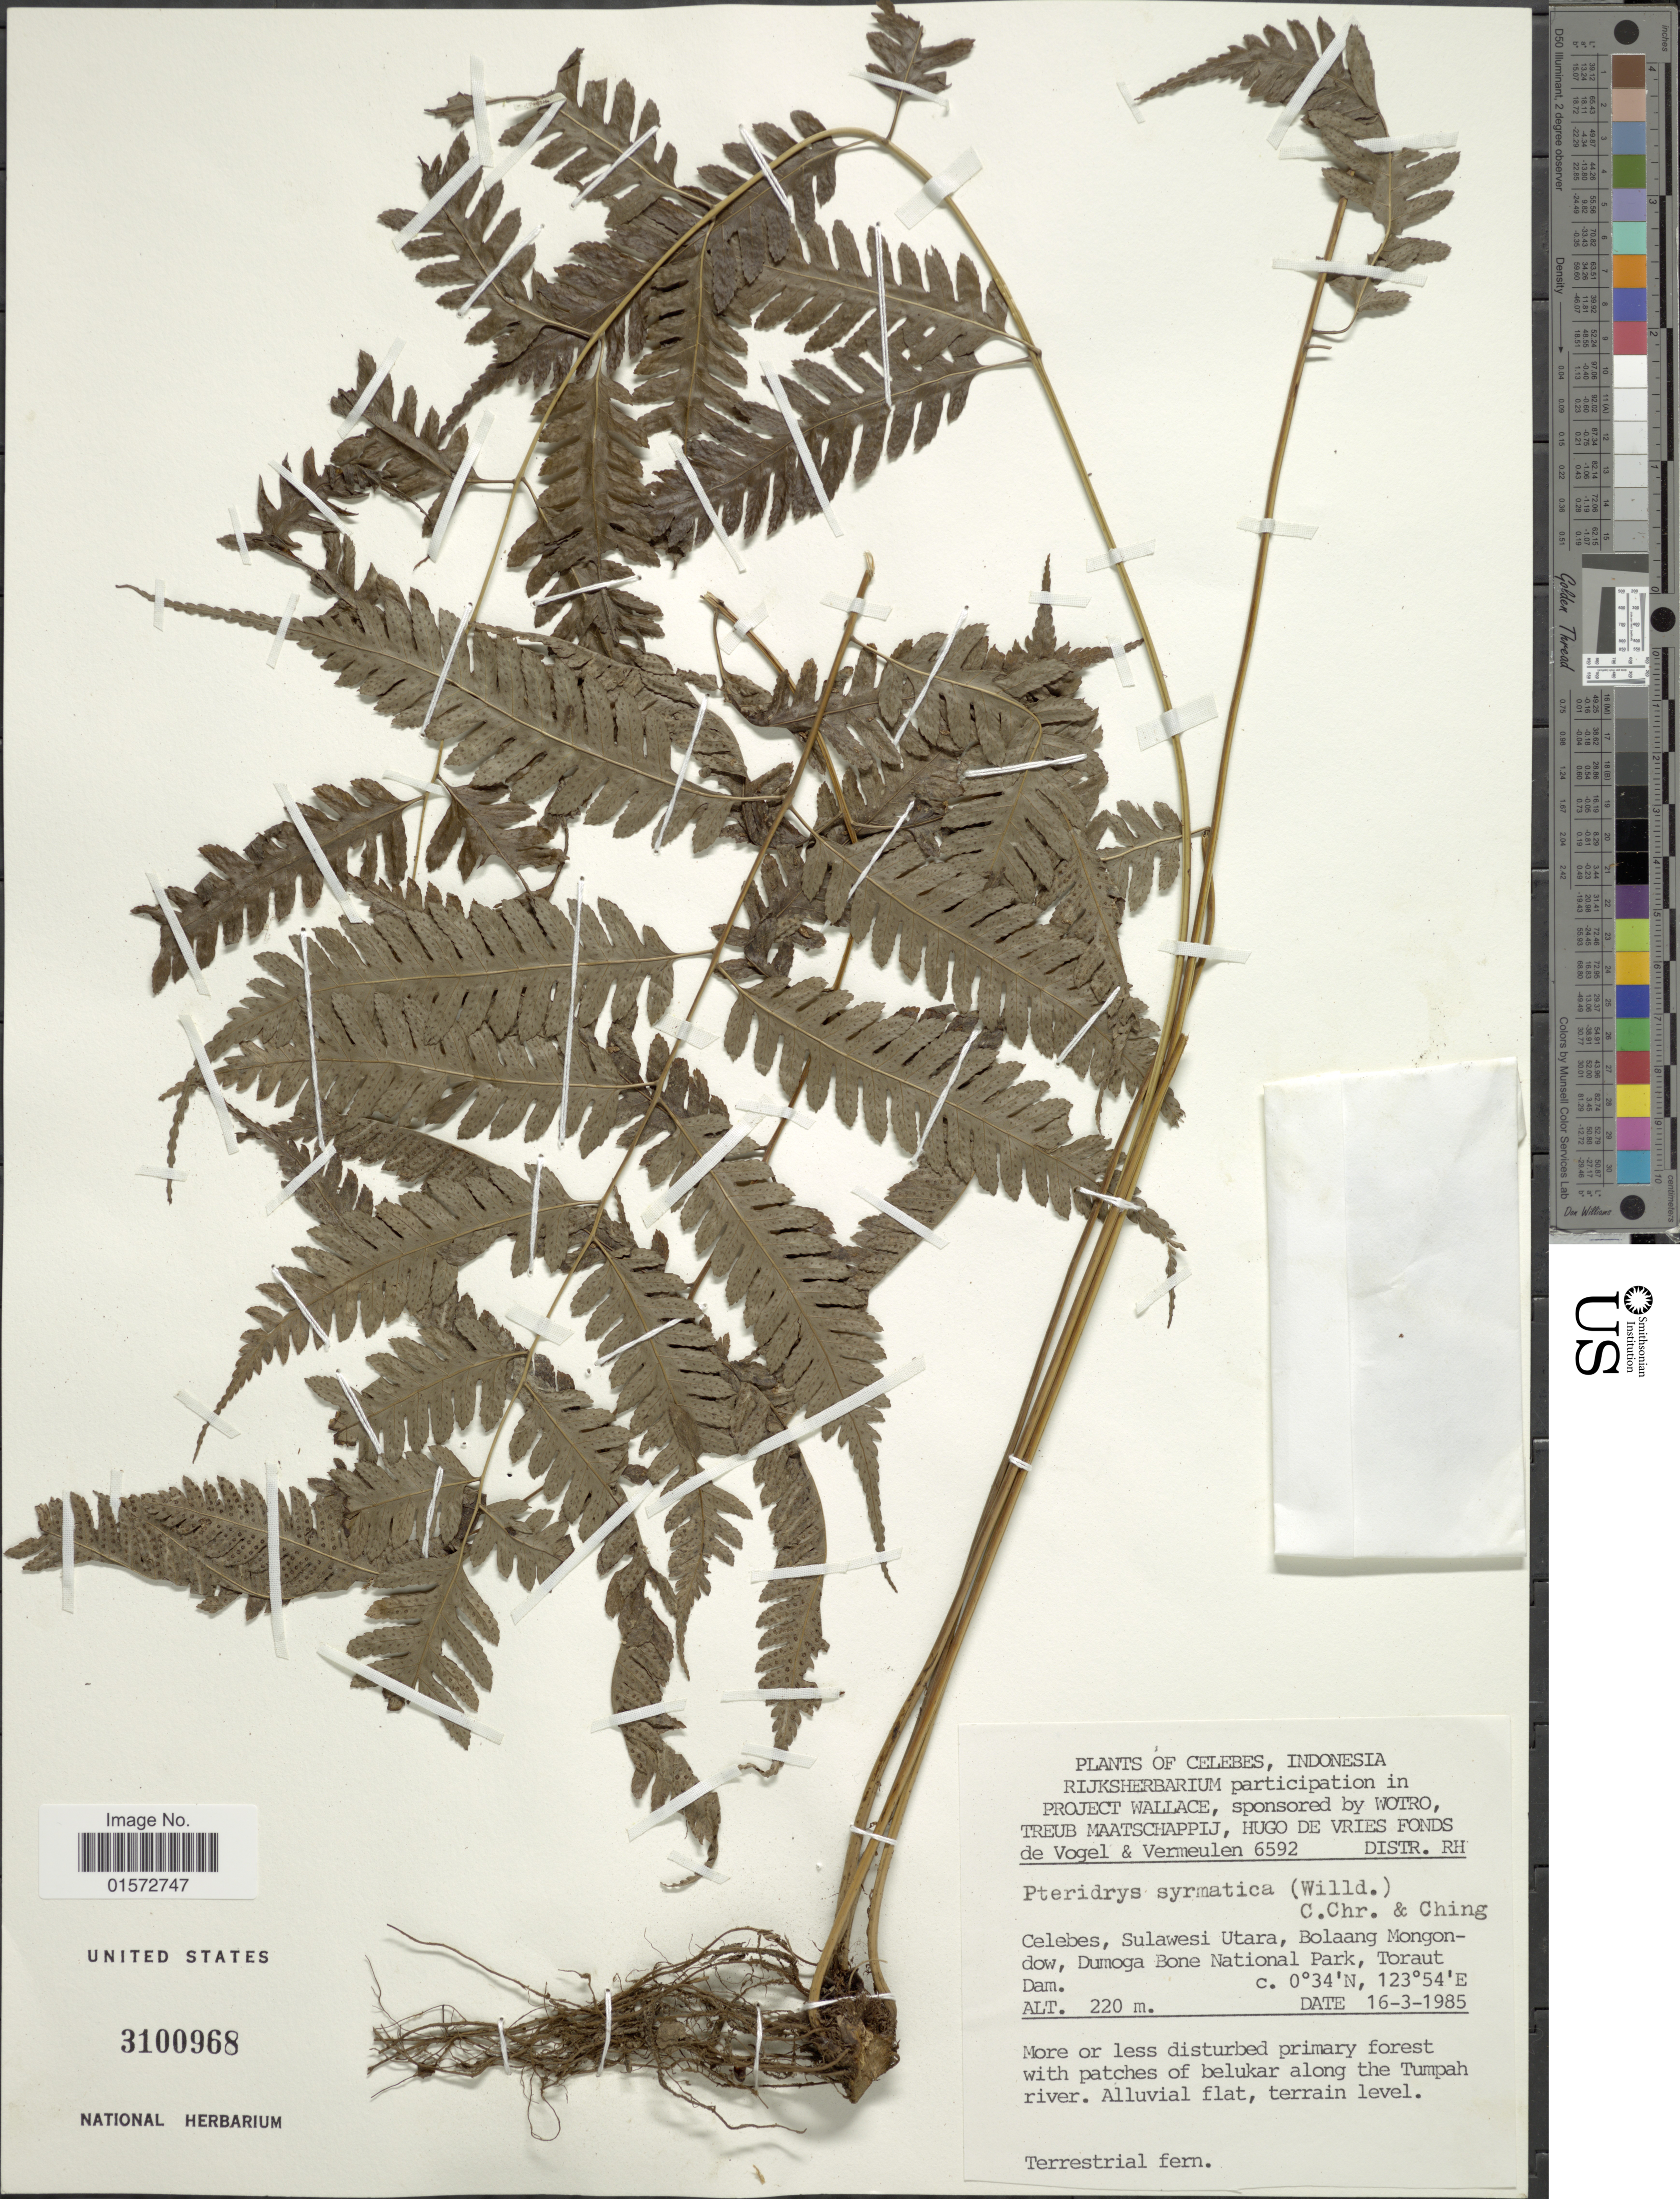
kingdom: Plantae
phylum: Tracheophyta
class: Polypodiopsida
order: Polypodiales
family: Tectariaceae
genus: Pteridrys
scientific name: Pteridrys syrmatica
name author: (Willd.) C. Chr. & Ching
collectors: De Vogel & Vermeulen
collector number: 6592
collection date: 1985-03-16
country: Indonesia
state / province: Sulawesi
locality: Celebes, ulawesi Utara, Bolaang Mongondow, Dumoga Bone National Park, Toraut Dam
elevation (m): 220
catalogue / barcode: US 3100968